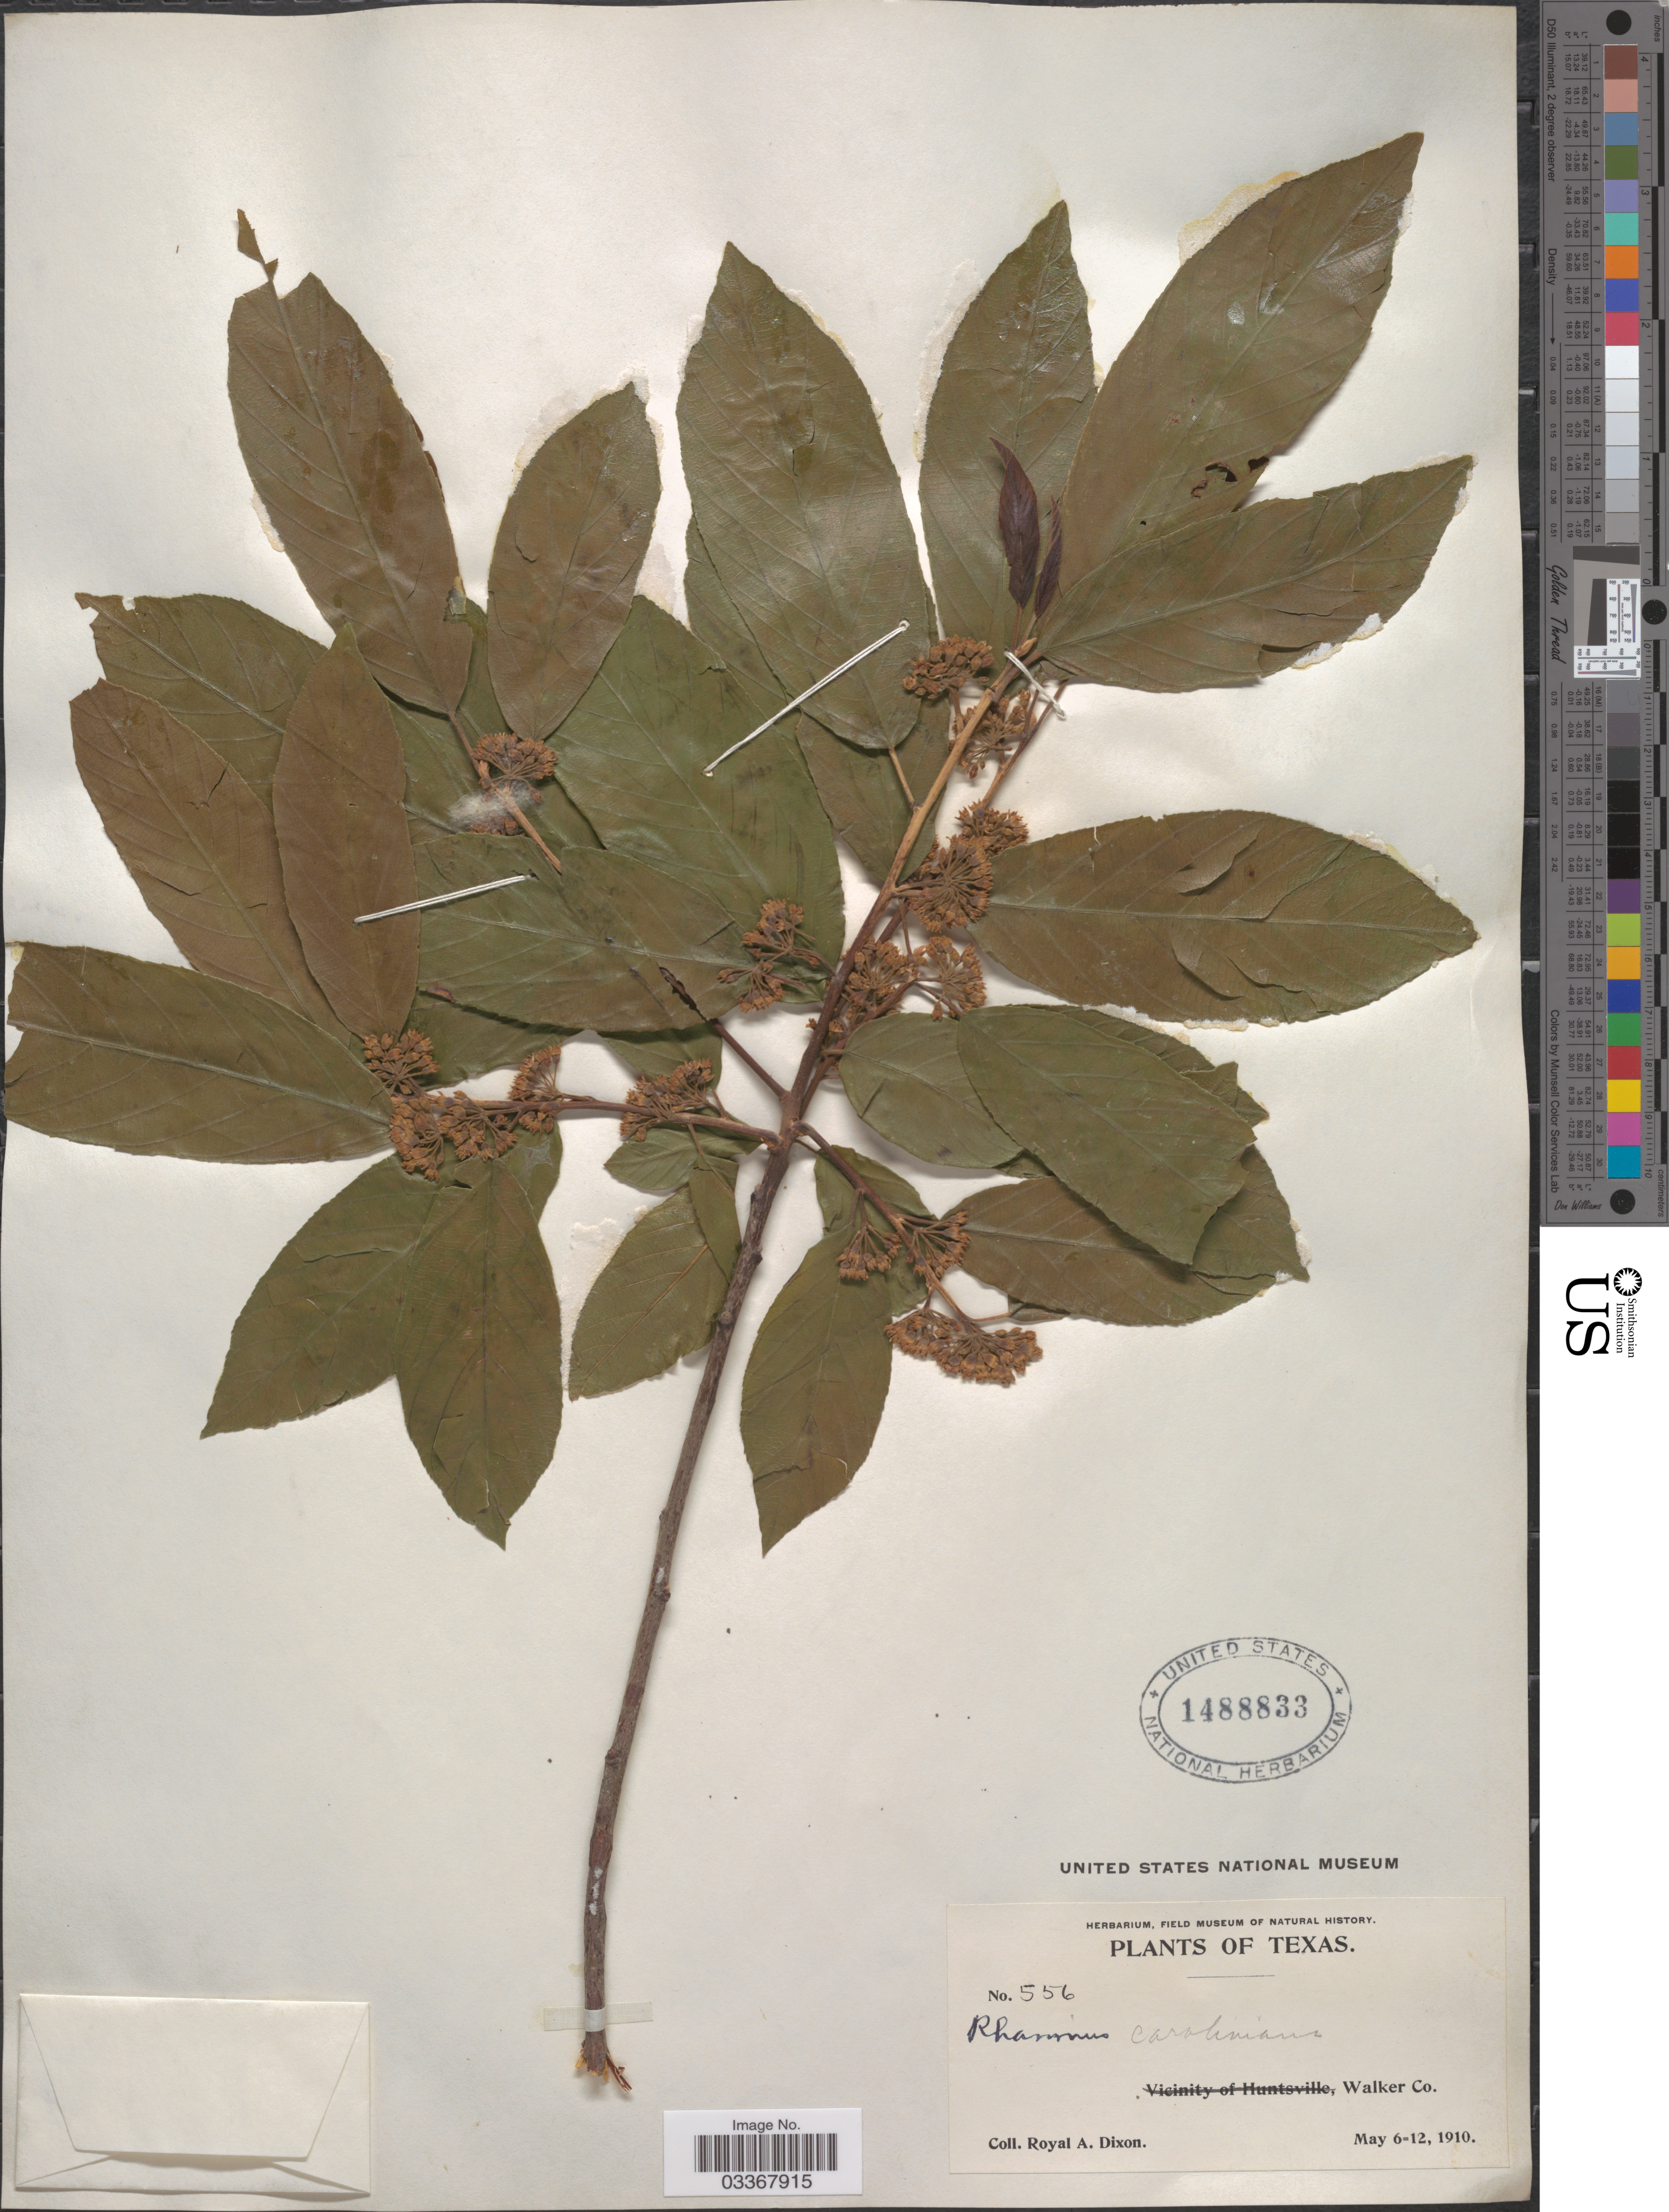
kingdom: Plantae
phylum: Tracheophyta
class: Magnoliopsida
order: Rosales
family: Rhamnaceae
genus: Frangula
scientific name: Frangula caroliniana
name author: (Walter) A. Gray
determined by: Strong, Mark T., (BOT), Smithsonian Institution - National Museum of Natural History (UNITED STATES)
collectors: R. A. Dixon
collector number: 556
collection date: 1910-05-06/1910-05-12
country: United States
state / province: Texas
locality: Walker Co.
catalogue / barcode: US 1488833